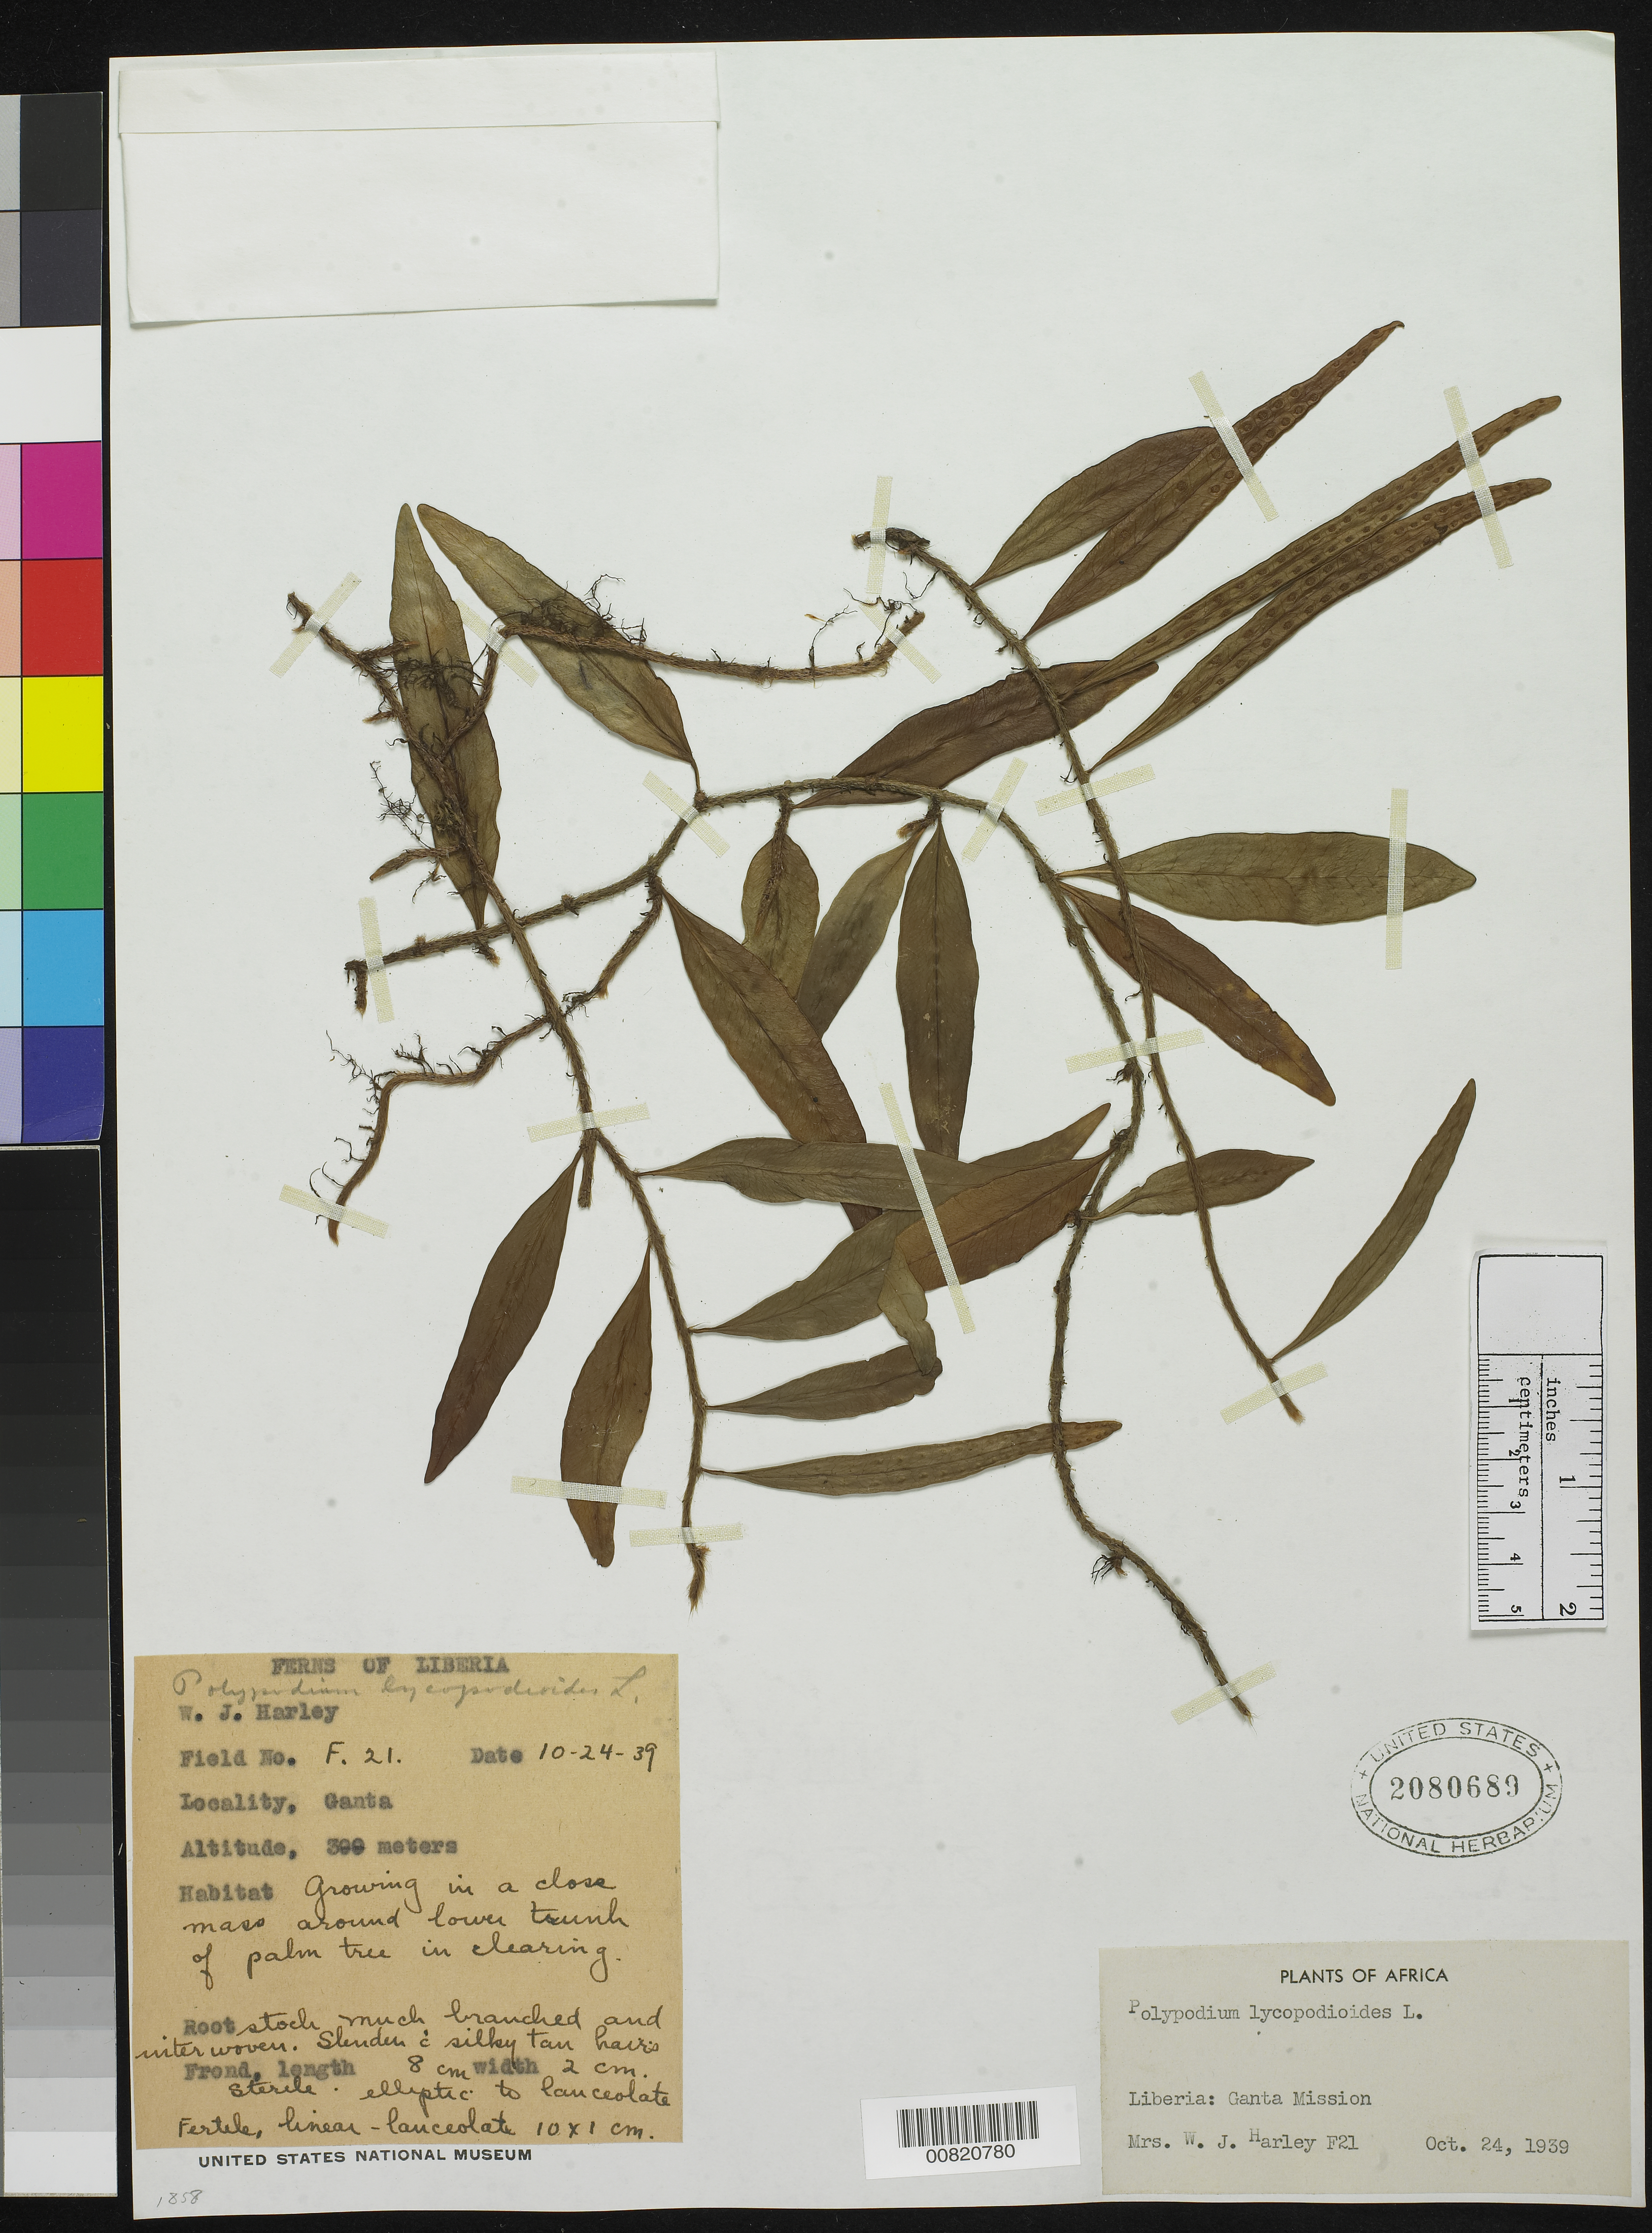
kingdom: Plantae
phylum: Tracheophyta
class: Polypodiopsida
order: Polypodiales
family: Polypodiaceae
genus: Polypodium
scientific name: Polypodium lycopodioides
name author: L.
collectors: W. Harley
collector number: F 21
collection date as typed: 24 Oct 1939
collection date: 1939-10-24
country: Liberia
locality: Ganta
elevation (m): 300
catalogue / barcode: US 2080689